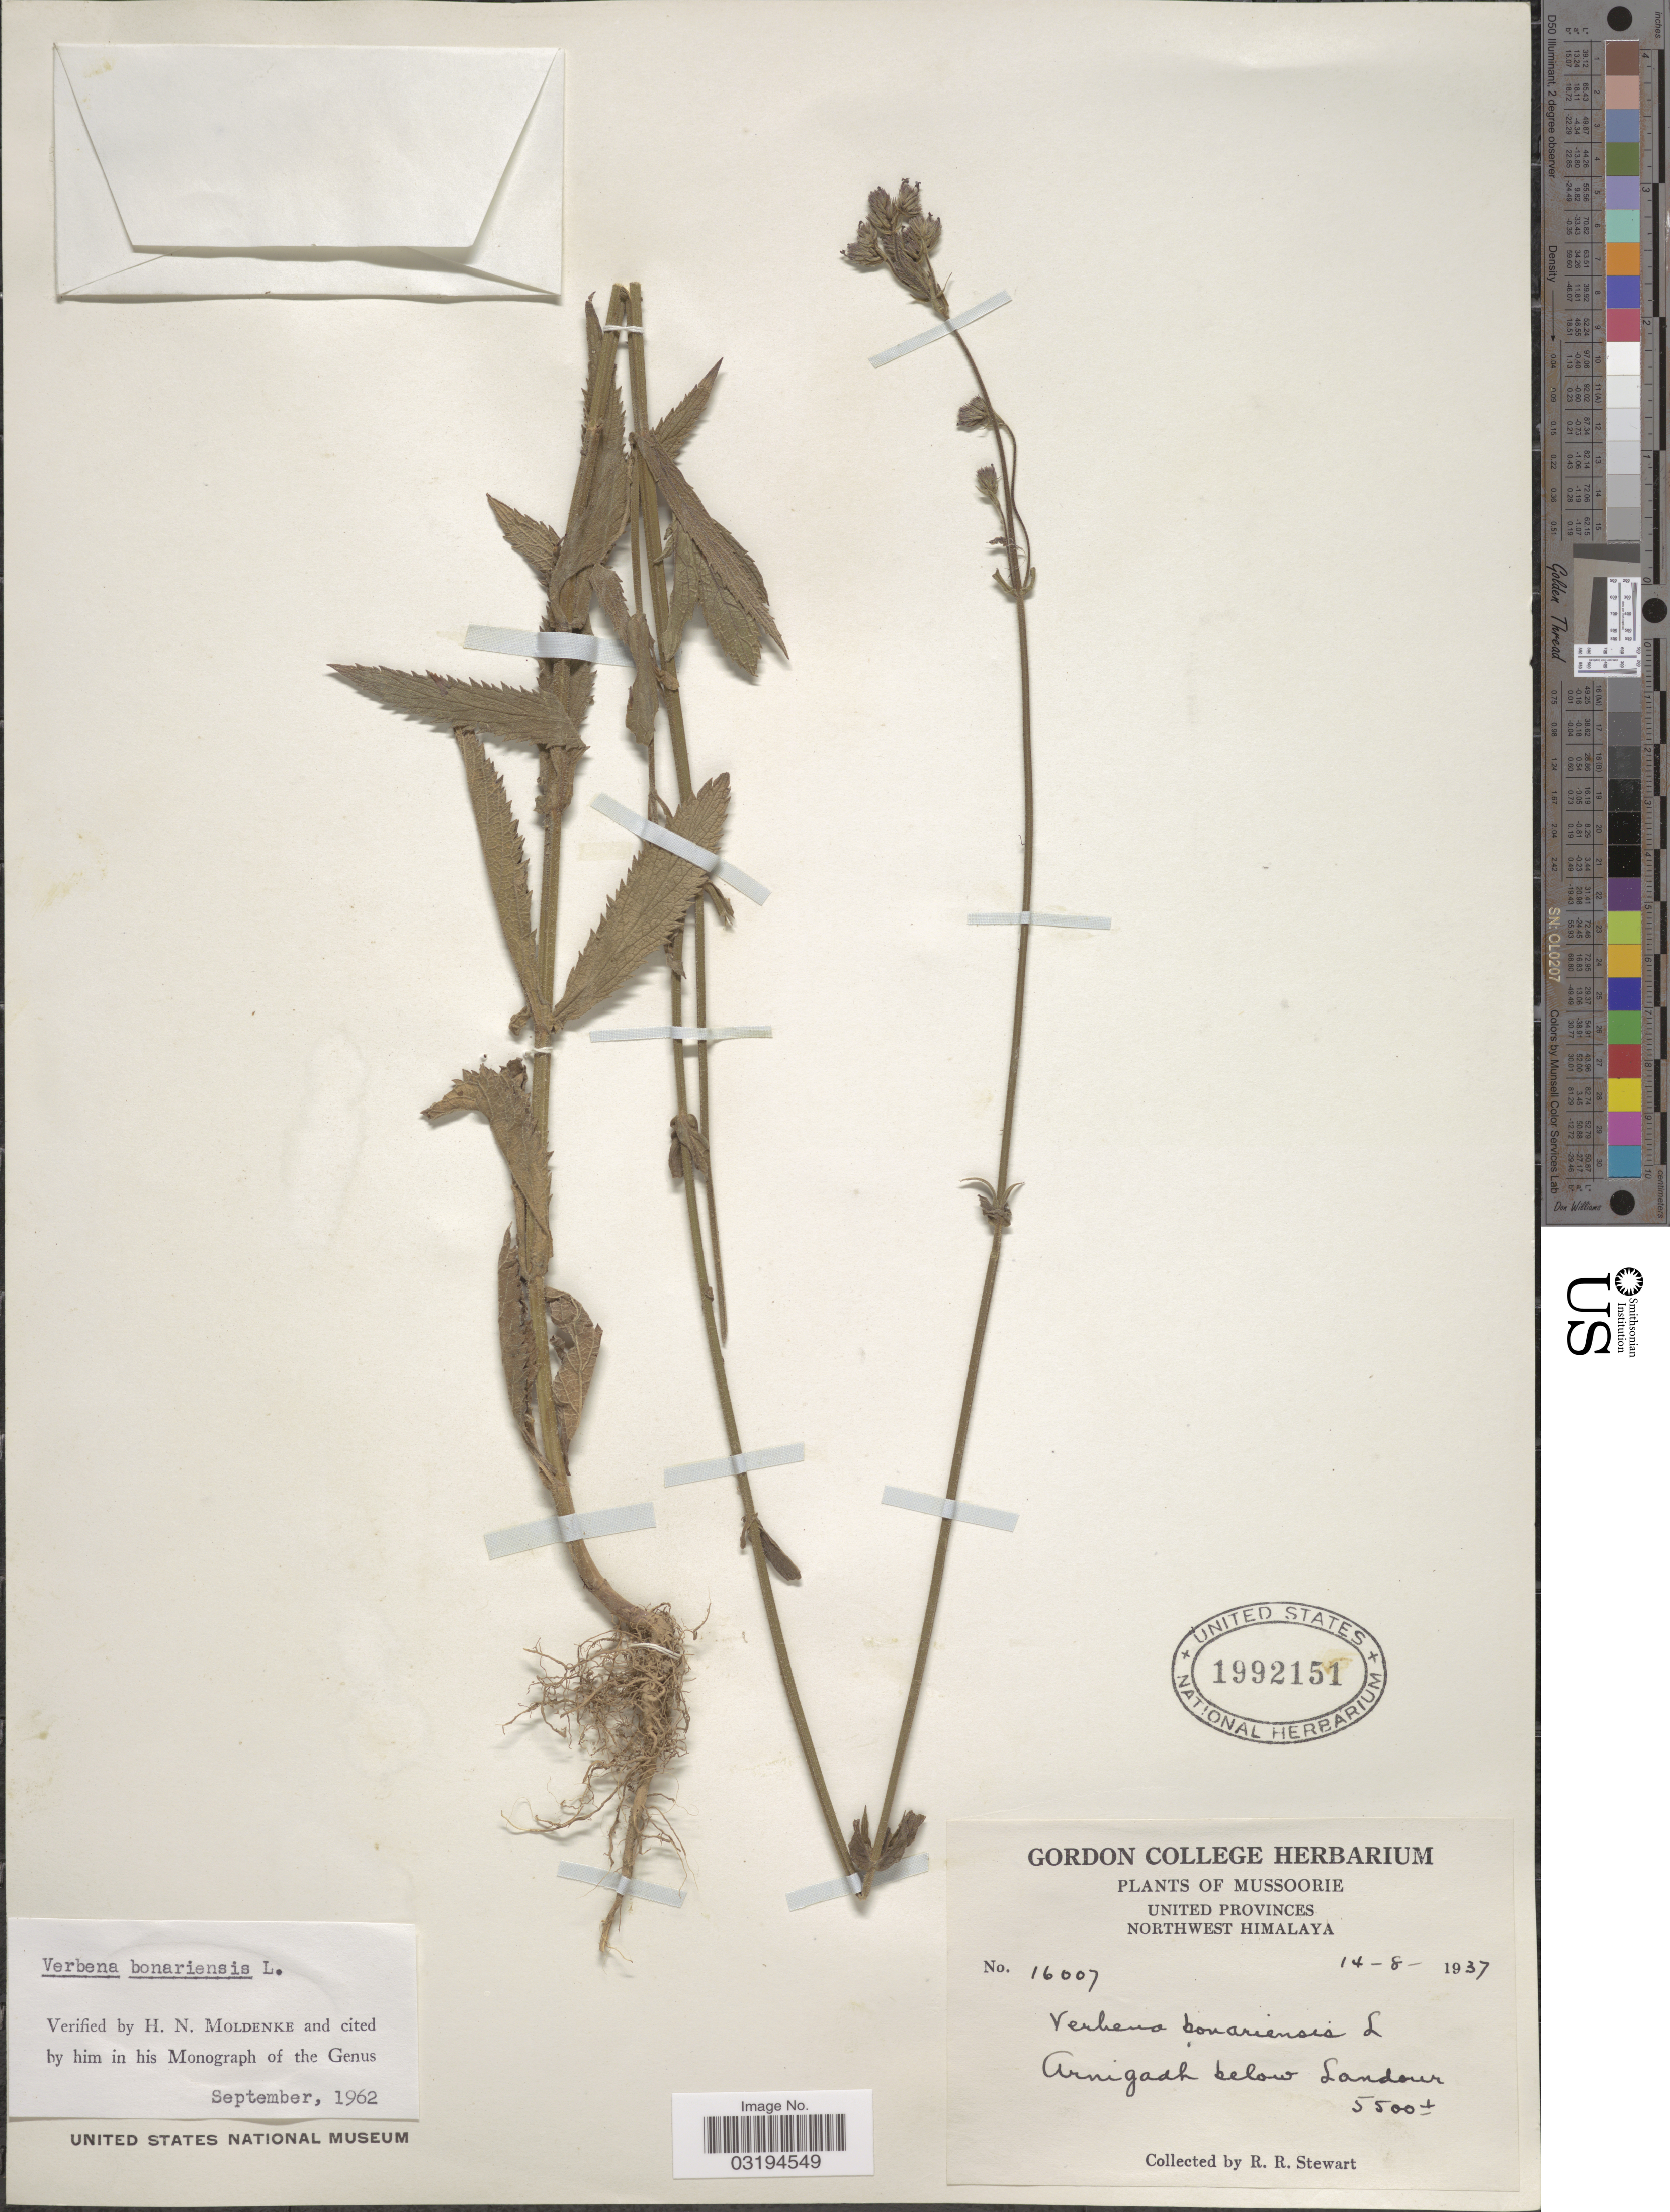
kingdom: Plantae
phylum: Tracheophyta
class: Magnoliopsida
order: Lamiales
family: Verbenaceae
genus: Verbena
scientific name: Verbena bonariensis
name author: L.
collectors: R. Stewart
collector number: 16007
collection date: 1937-08-14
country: India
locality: Mussoorie. United Provinces. Northwest Himalaya. Arnigadh below Landour.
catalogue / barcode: US 1992151